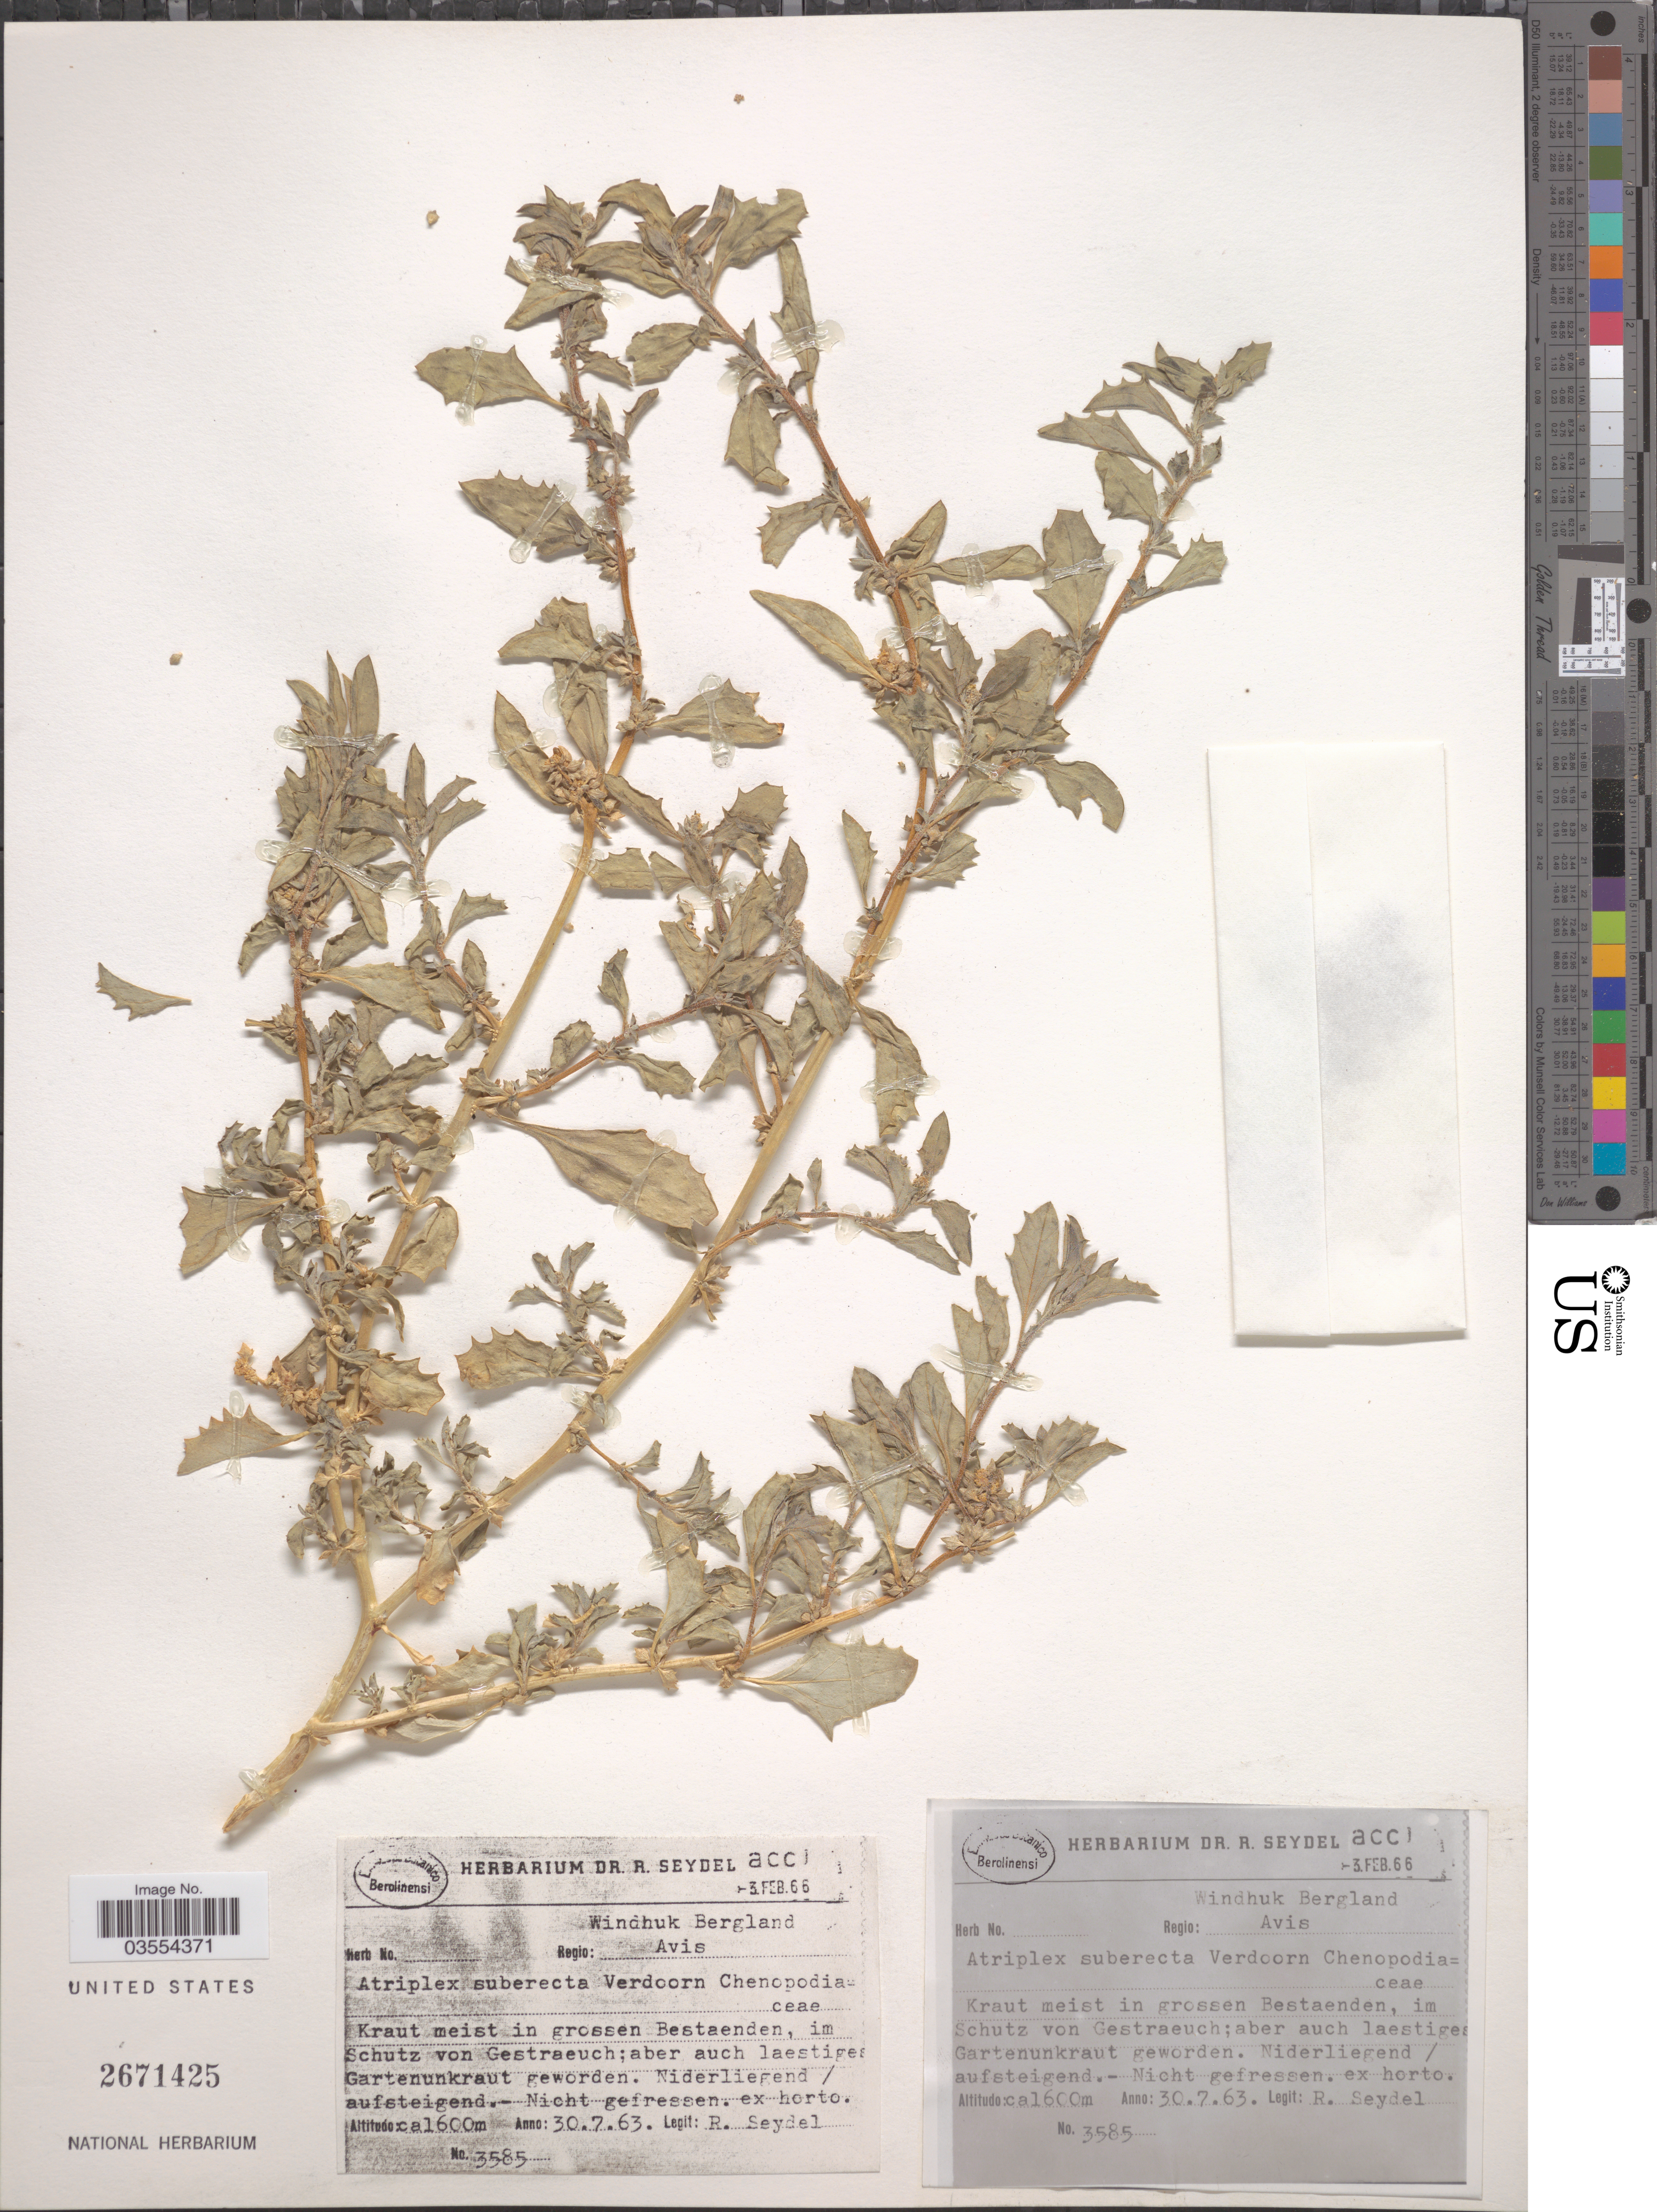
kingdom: Plantae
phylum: Tracheophyta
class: Magnoliopsida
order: Caryophyllales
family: Amaranthaceae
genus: Atriplex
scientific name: Atriplex suberecta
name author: Verd.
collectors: R. Seydel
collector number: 3585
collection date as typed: Transcribed d/m/y: 30/7/63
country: Namibia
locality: Regio: Windhuk Bergland, Avis. Kraut meist in grossen Bestaenden, im Schutz von Gestraeuch.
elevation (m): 1600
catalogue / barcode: US 2671425